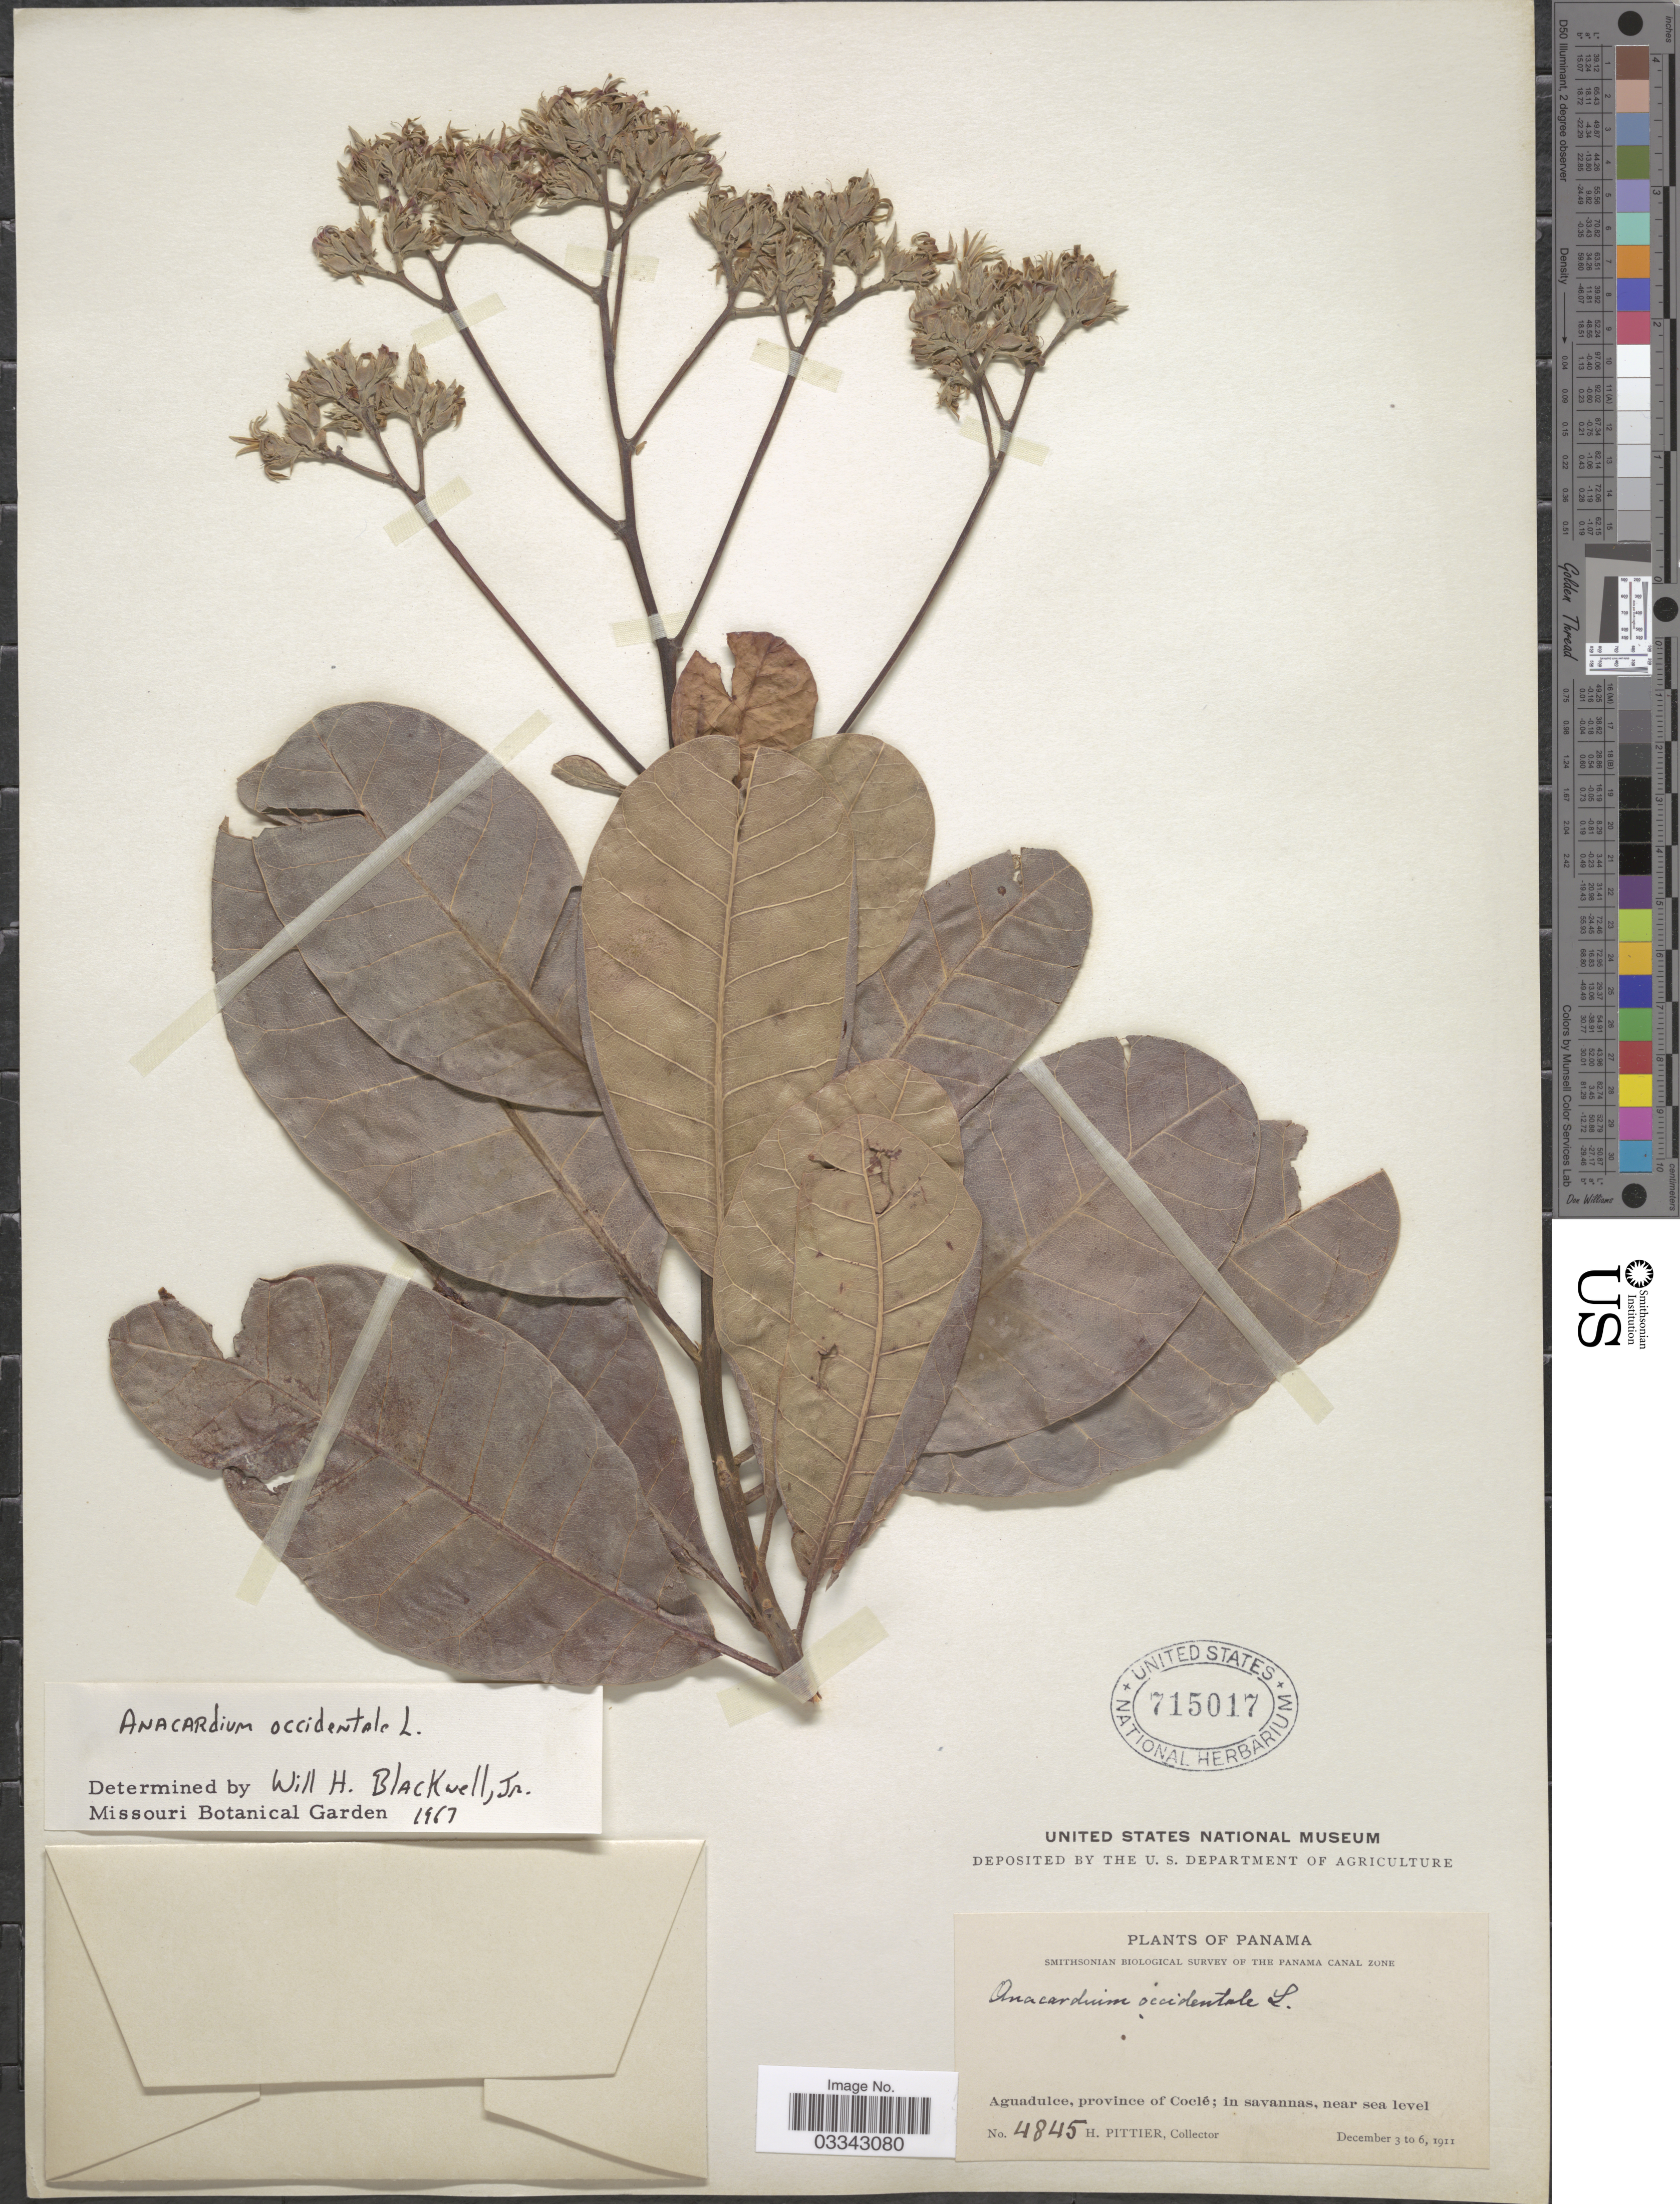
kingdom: Plantae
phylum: Tracheophyta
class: Magnoliopsida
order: Sapindales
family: Anacardiaceae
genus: Anacardium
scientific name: Anacardium occidentale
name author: L.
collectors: H. F. Pittier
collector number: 4845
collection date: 1911-12-03/1911-12-06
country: Panama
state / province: Coclé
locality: Aguadulce.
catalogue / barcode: US 715017